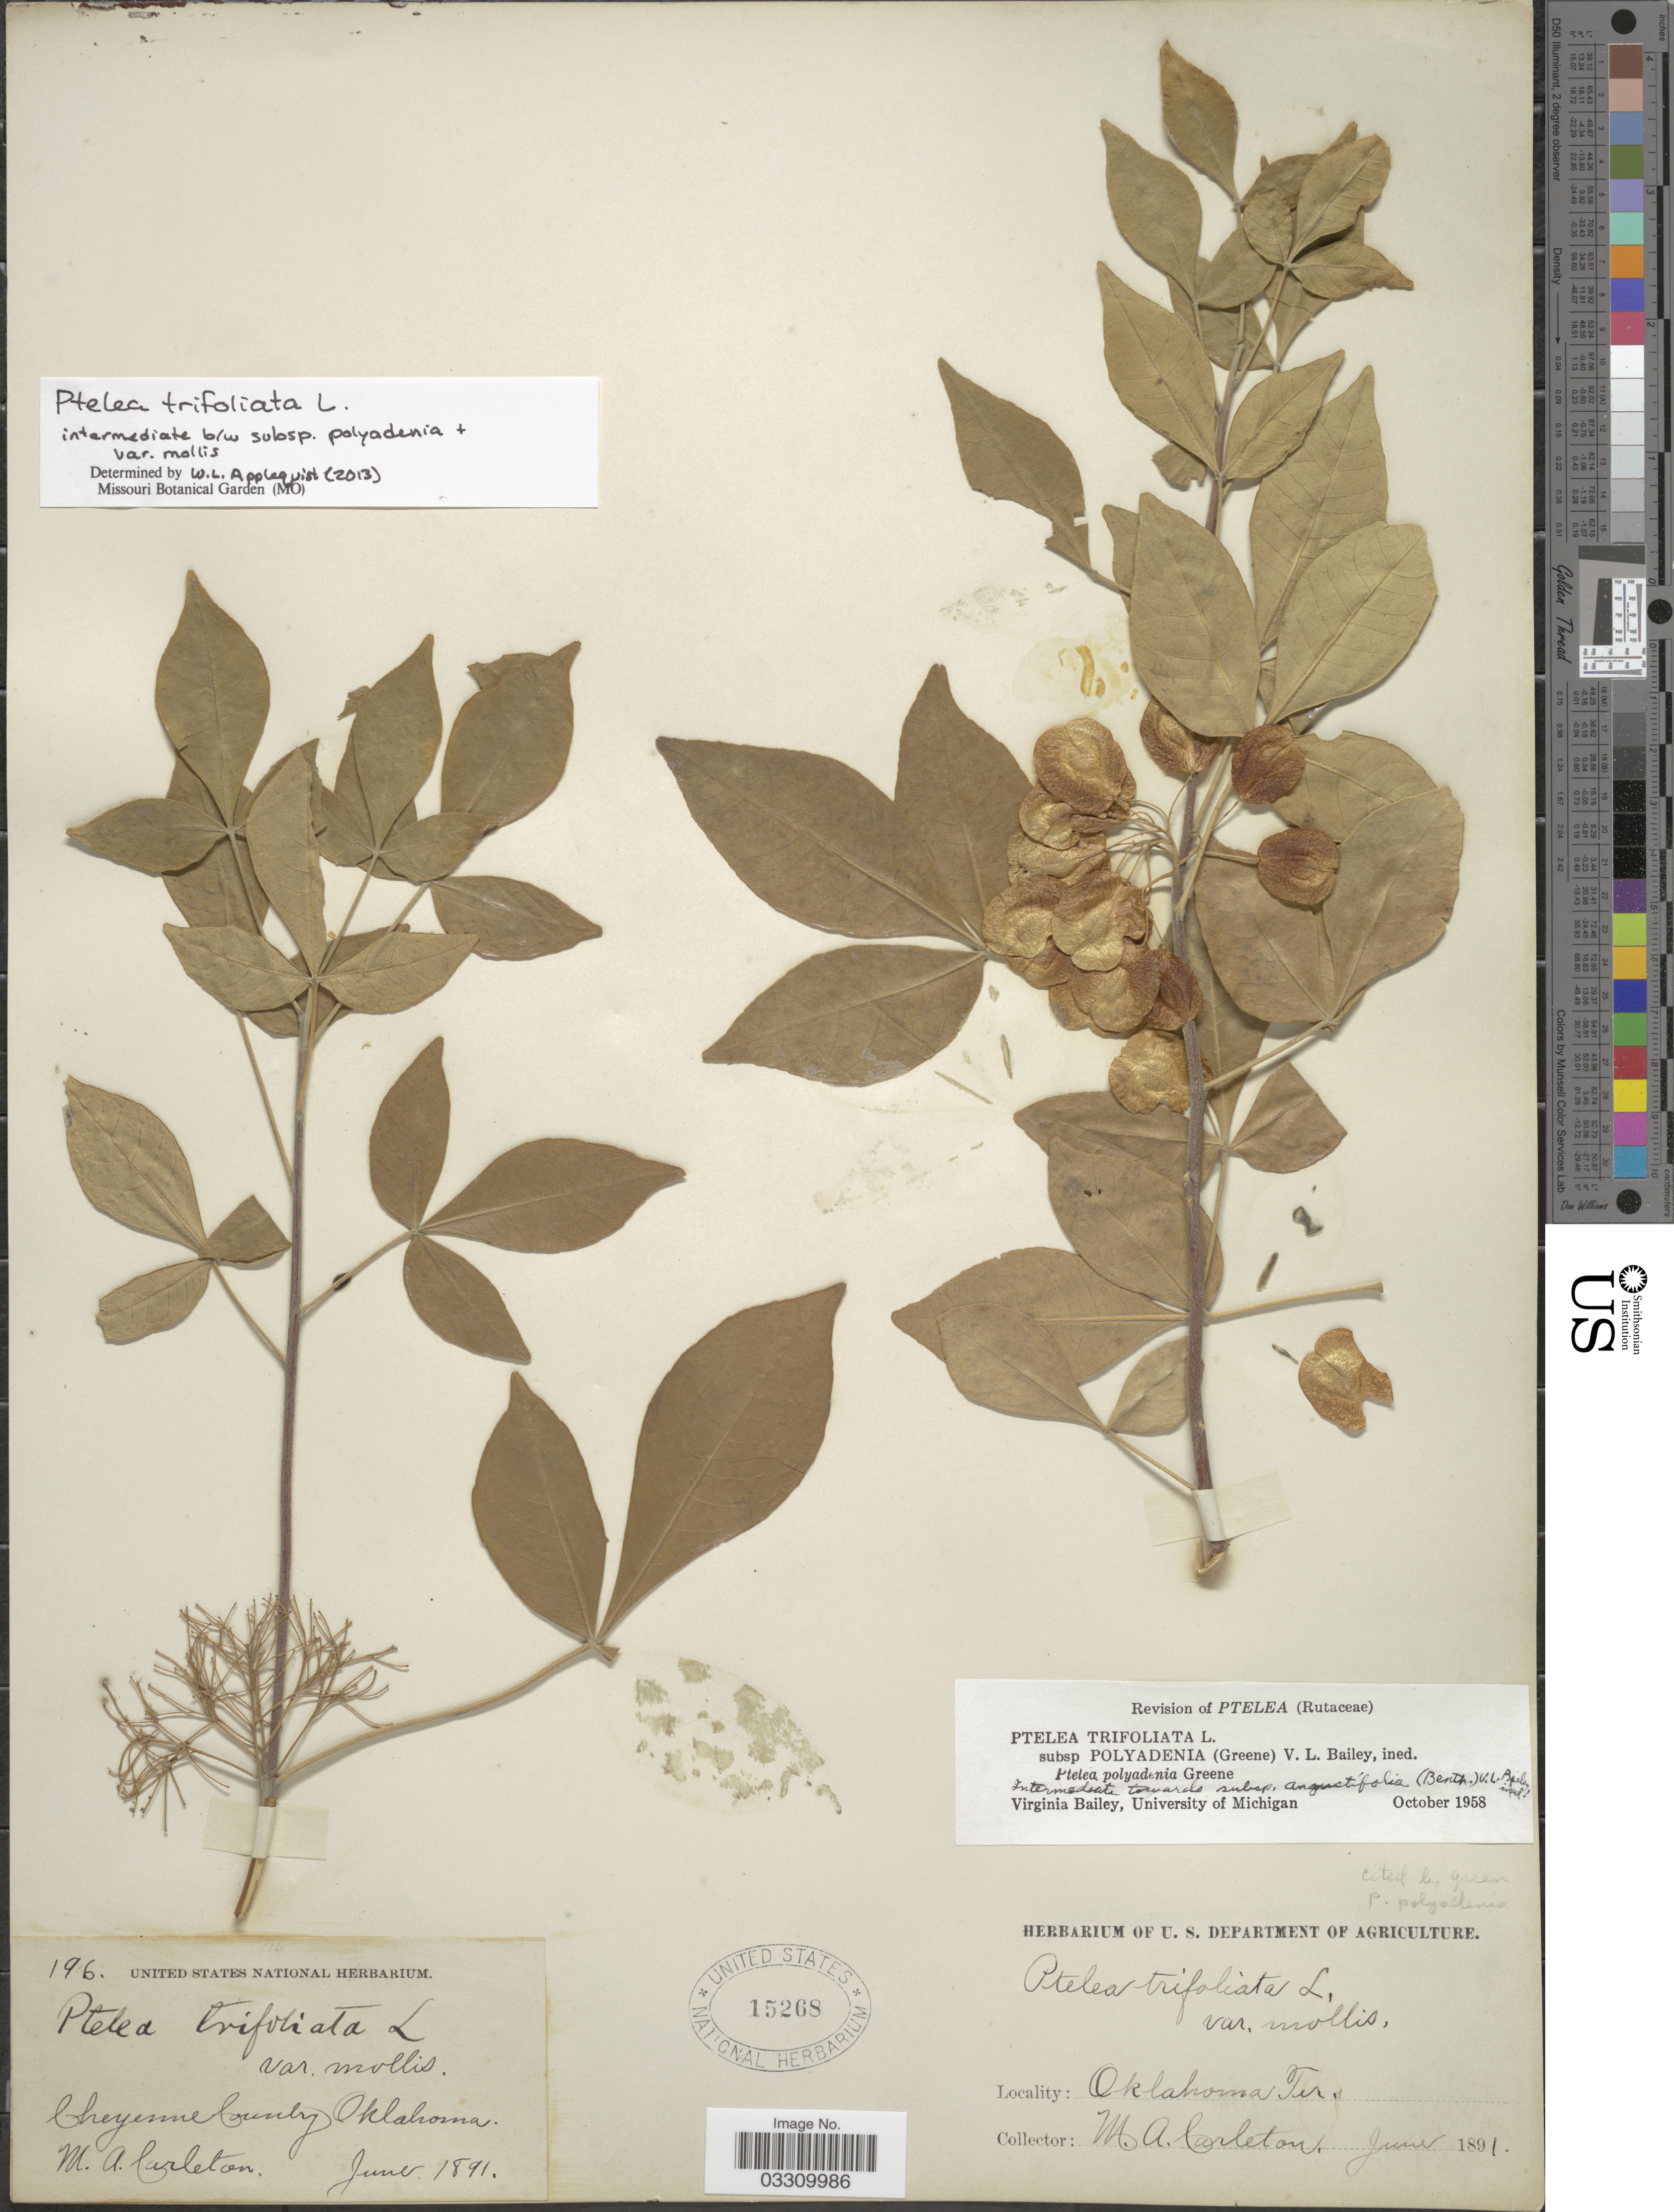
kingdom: Plantae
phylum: Tracheophyta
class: Magnoliopsida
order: Sapindales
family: Rutaceae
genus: Ptelea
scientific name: Ptelea trifoliata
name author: L.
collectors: M. A. Carleton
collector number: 196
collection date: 1891-06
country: United States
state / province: Oklahoma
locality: Cheyenne County, Oklahoma Ter.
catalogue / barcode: US 15268